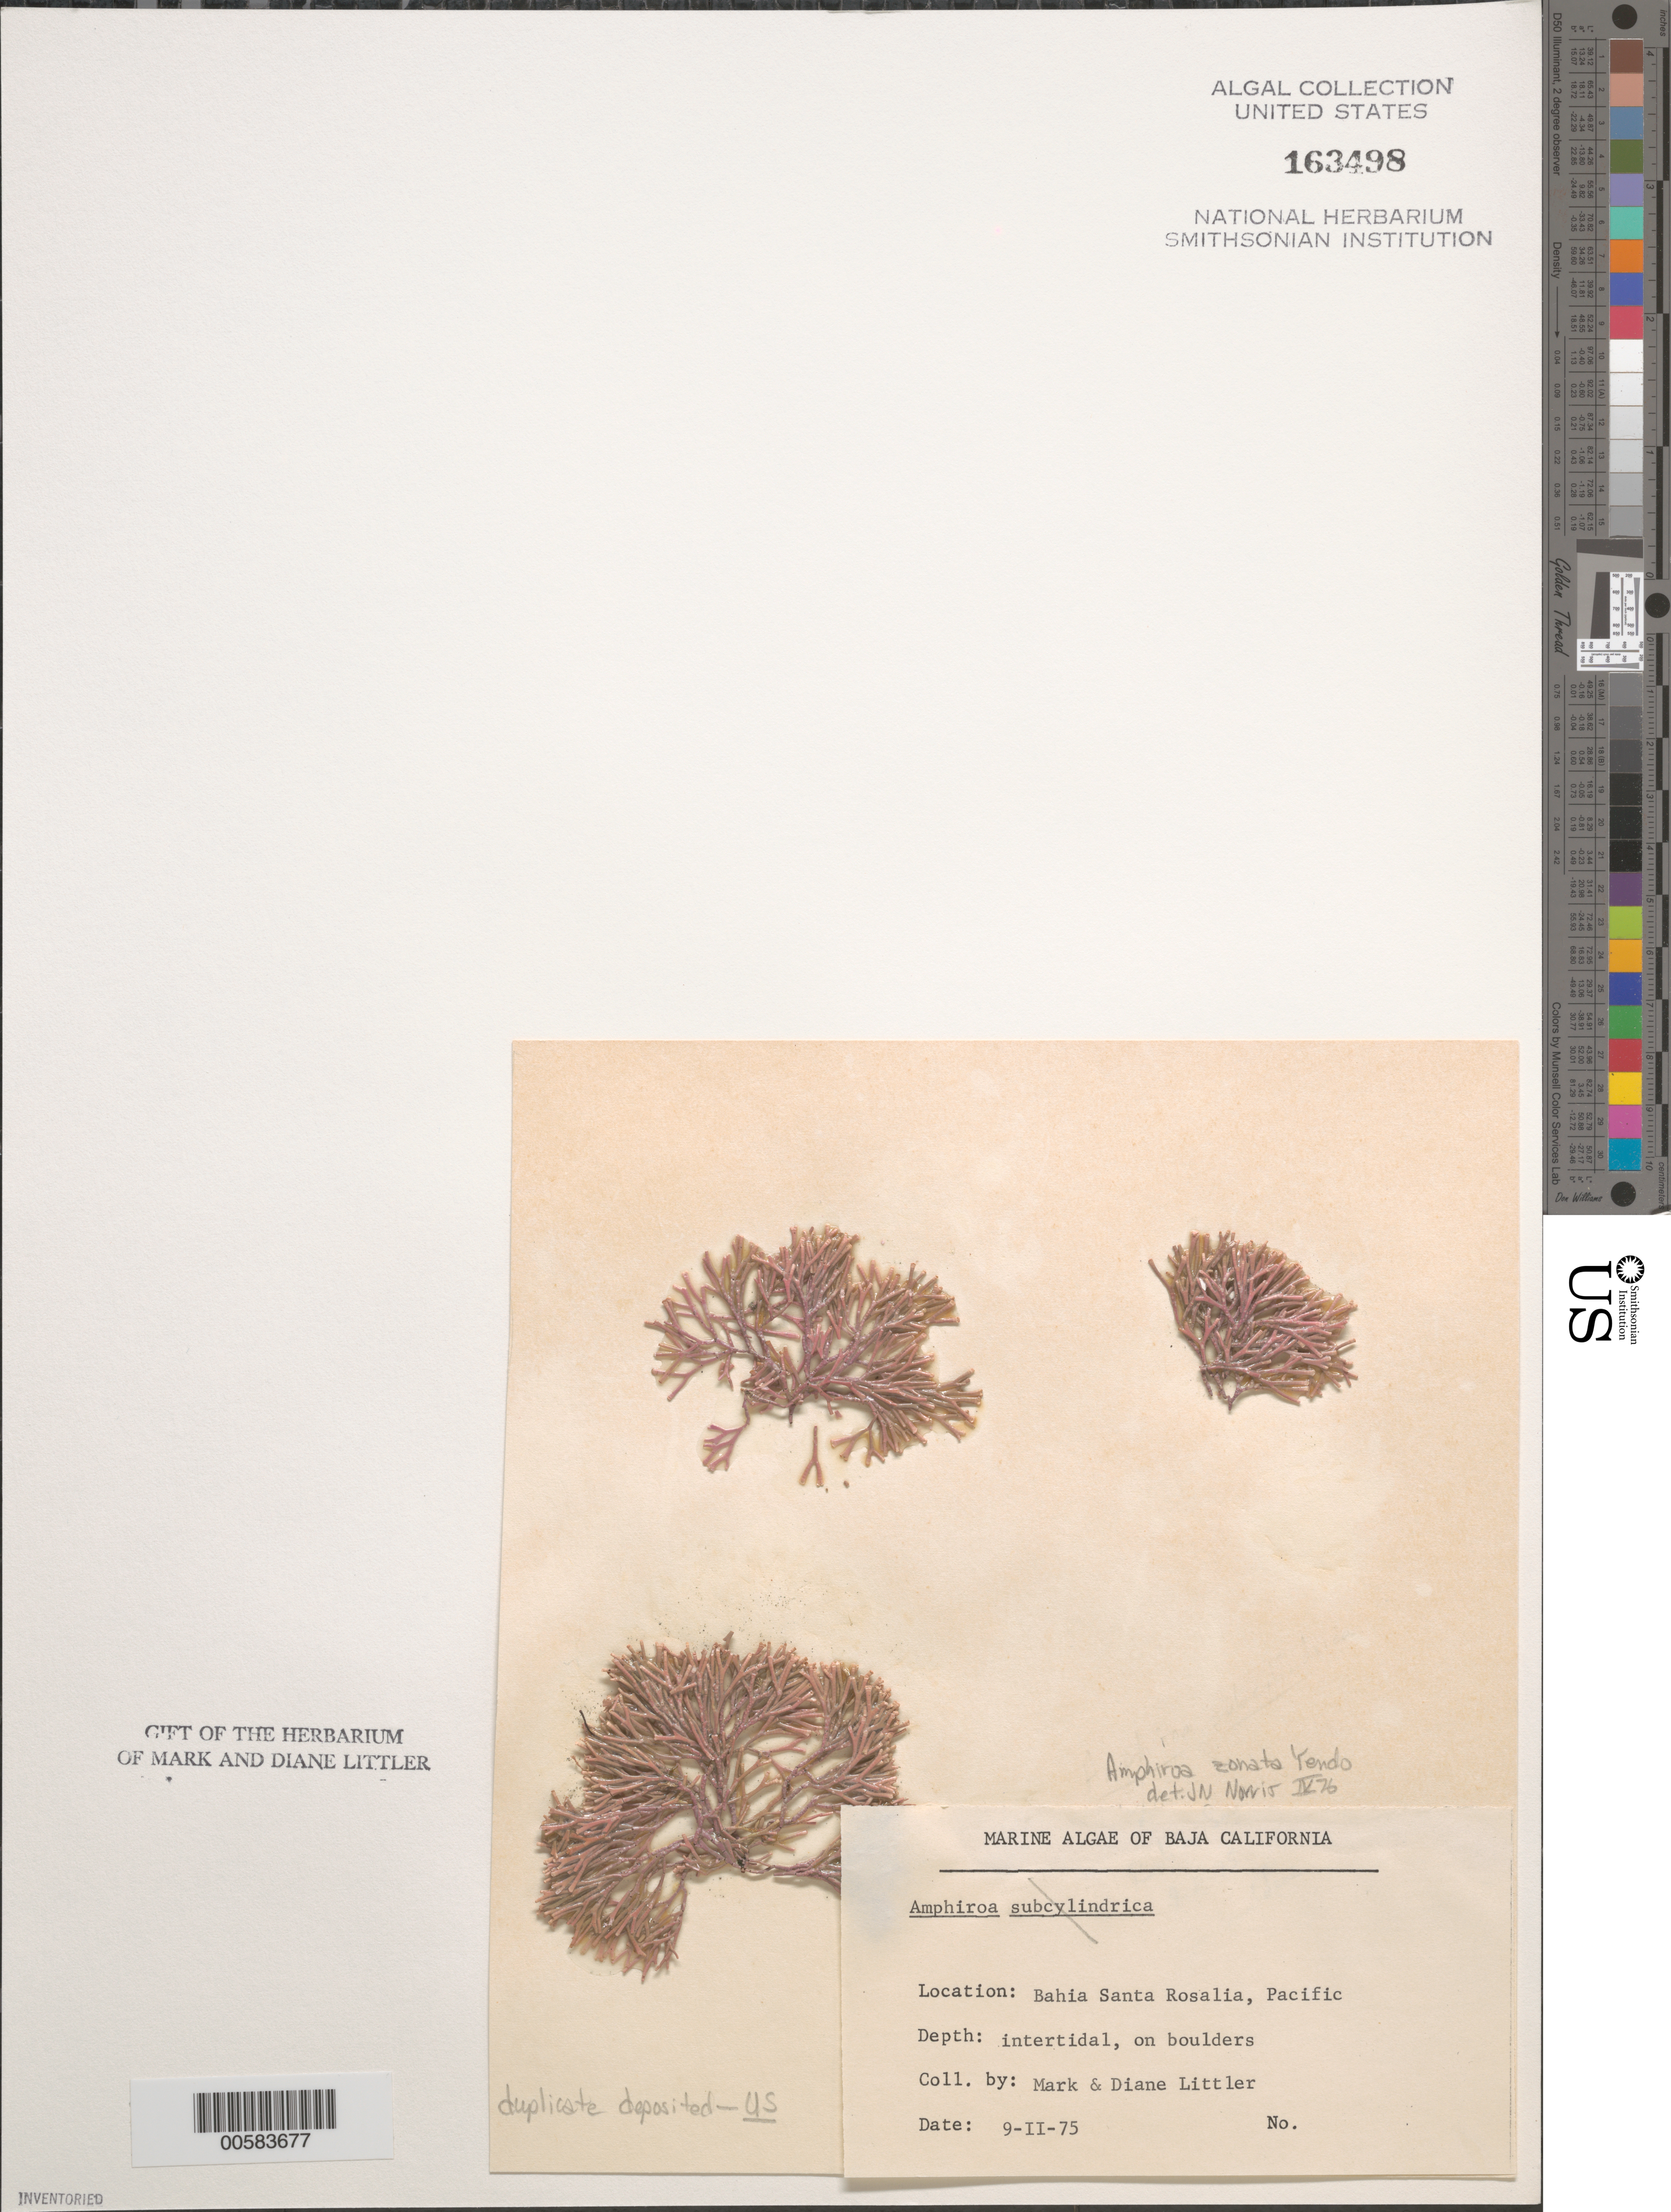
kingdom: Plantae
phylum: Rhodophyta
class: Florideophyceae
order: Corallinales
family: Lithophyllaceae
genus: Amphiroa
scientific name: Amphiroa beauvoisii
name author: J.V.Lamouroux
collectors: M. M. Littler & D. S. Littler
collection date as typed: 09 Feb 1975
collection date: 1975-02-09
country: Mexico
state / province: Baja California Sur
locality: Bahia Santa Rosalia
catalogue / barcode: US 163498